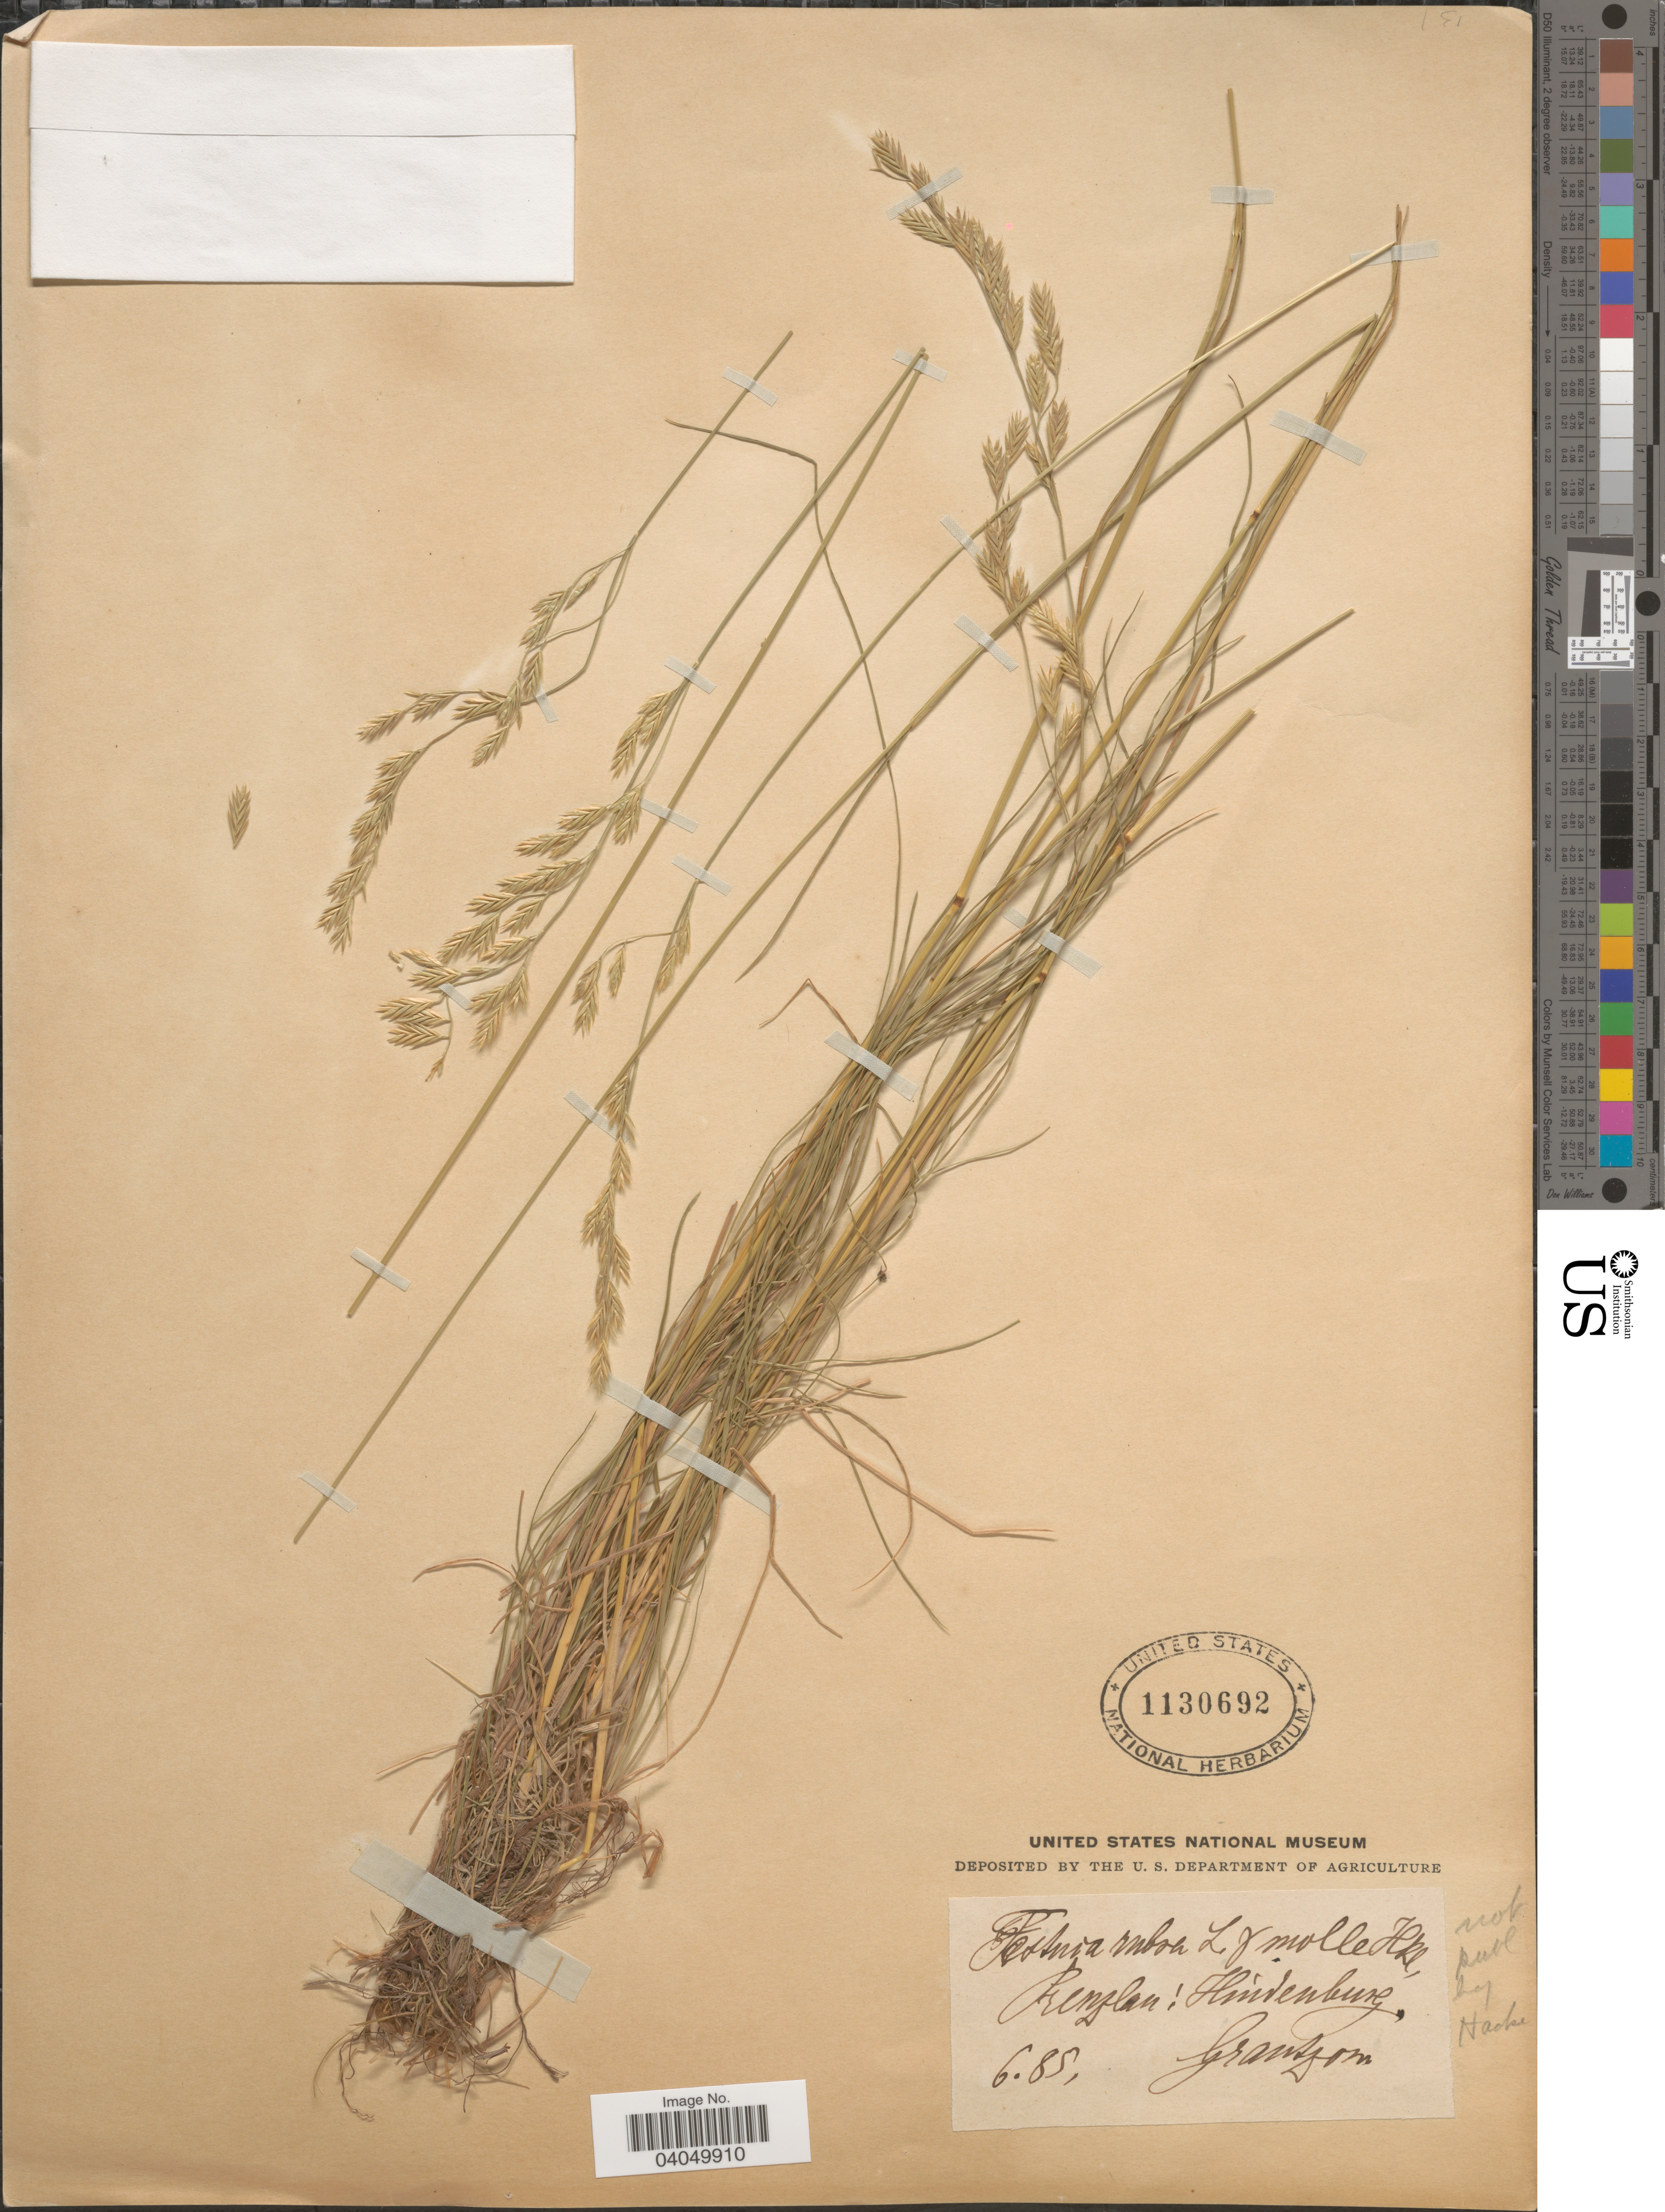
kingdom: Plantae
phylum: Tracheophyta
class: Liliopsida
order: Poales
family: Poaceae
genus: Festuca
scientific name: Festuca rubra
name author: L.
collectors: Grantzow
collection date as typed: Transcribed d/m/y: /6/85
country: Germany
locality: Prenzlau: Hindenburg.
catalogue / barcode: US 1130692